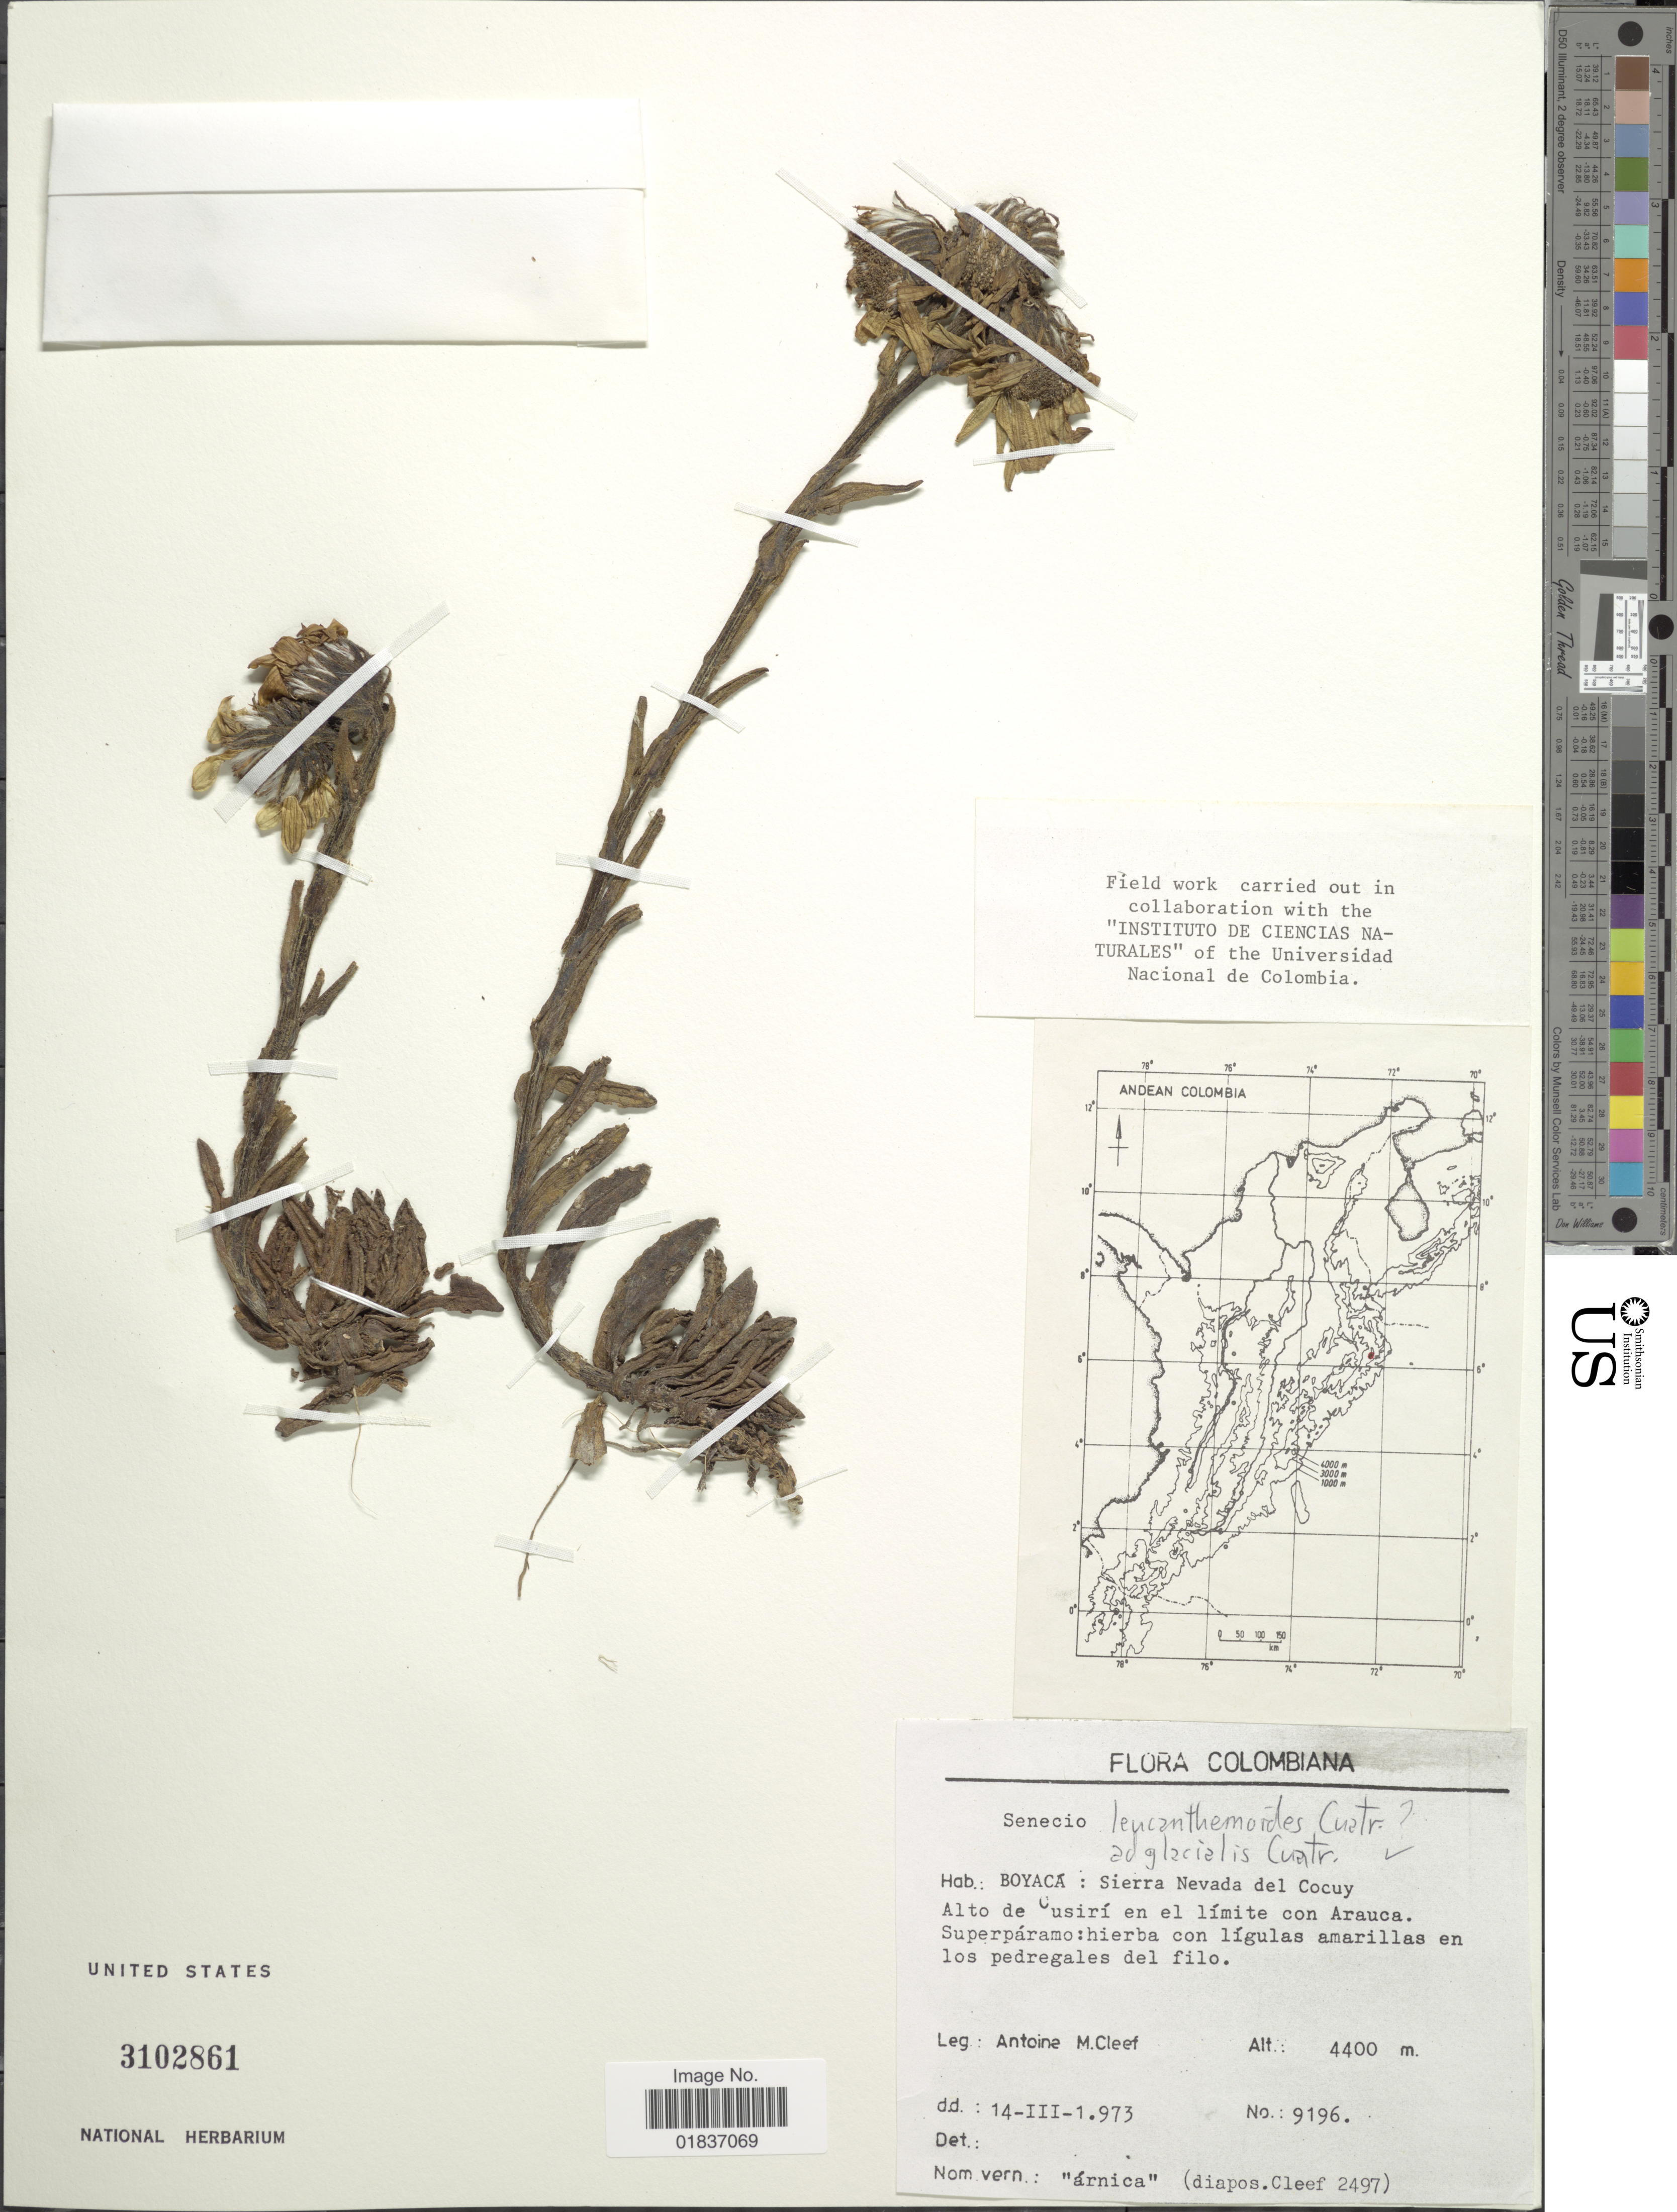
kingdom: Plantae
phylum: Tracheophyta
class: Magnoliopsida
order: Asterales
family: Asteraceae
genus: Senecio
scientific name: Senecio leucanthemioides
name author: Cuatrec.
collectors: A. M. Cleef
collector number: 9196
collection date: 1973-03-14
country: Colombia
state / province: Boyacá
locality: Boyacá: Sierra Nevada del Cocuy. Alto de Cusiri en el limite con Arauca.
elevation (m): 4400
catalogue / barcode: US 3102861